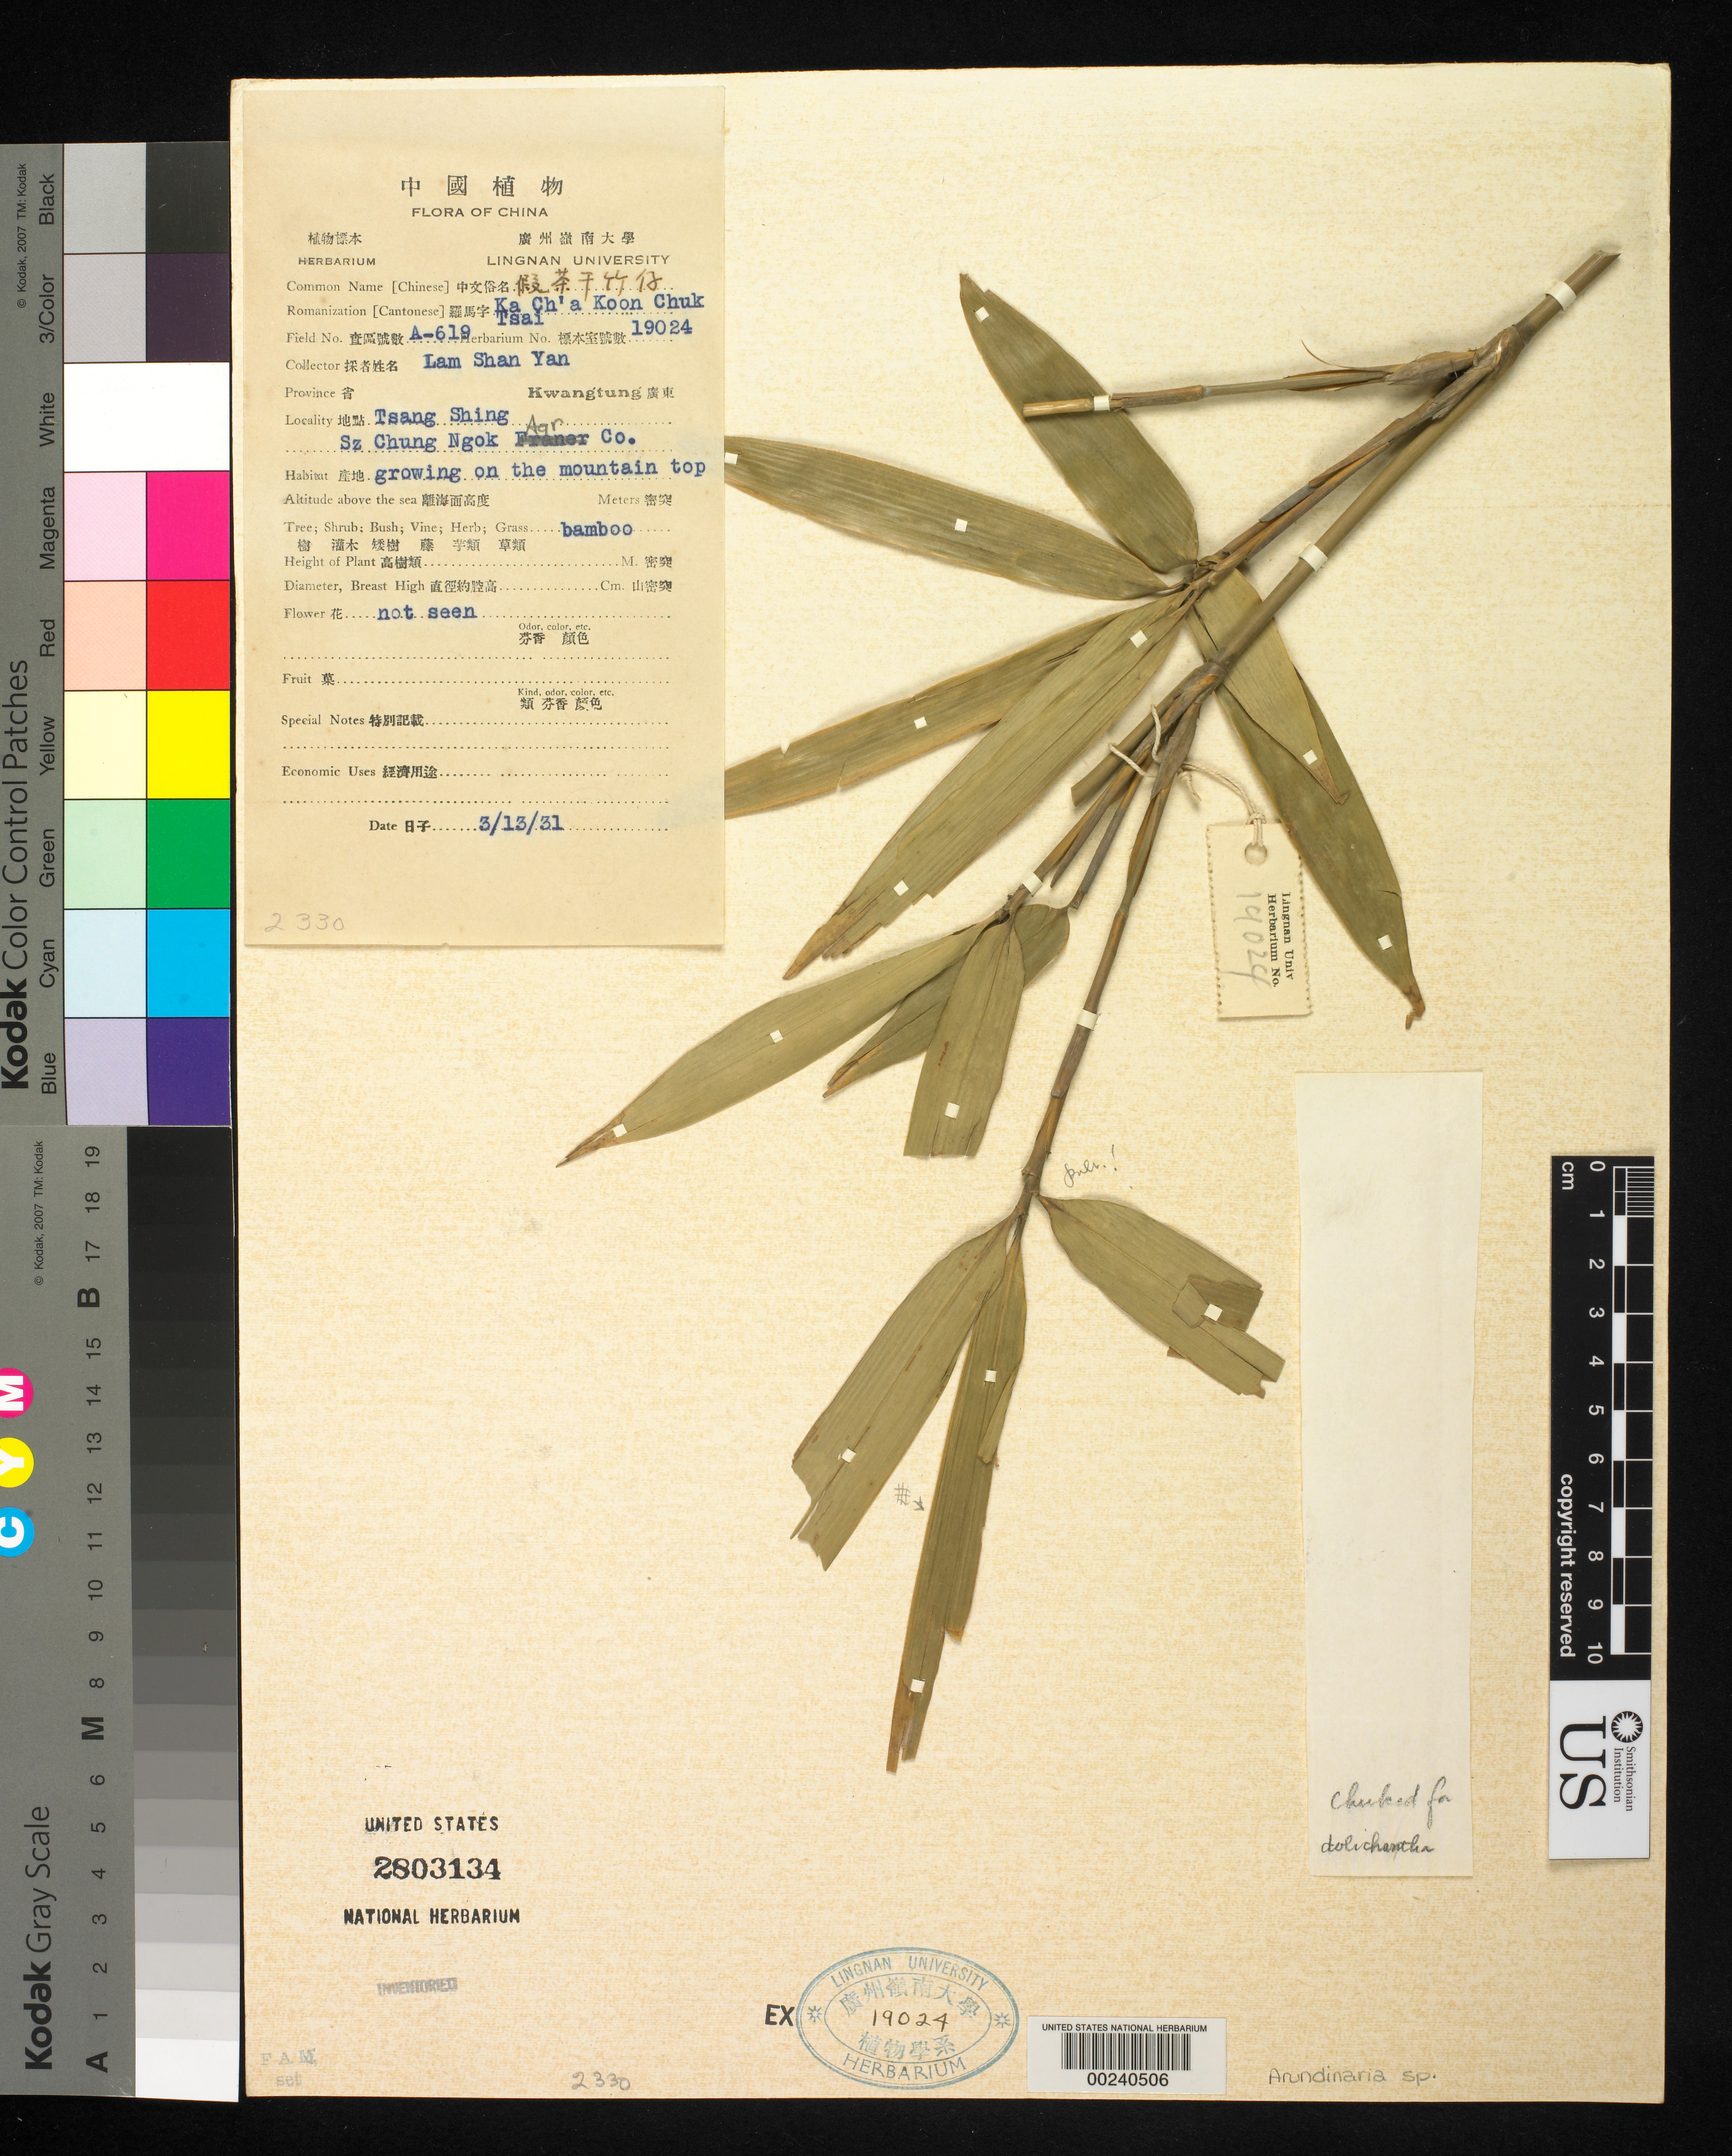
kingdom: Plantae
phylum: Tracheophyta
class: Liliopsida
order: Poales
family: Poaceae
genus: Arundinaria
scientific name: Arundinaria sp.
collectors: S. Lam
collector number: A-619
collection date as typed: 13 Mar 1931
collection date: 1931-03-13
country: China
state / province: Guangdong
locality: Tsang shing, sz chung ngok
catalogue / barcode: US 2803134